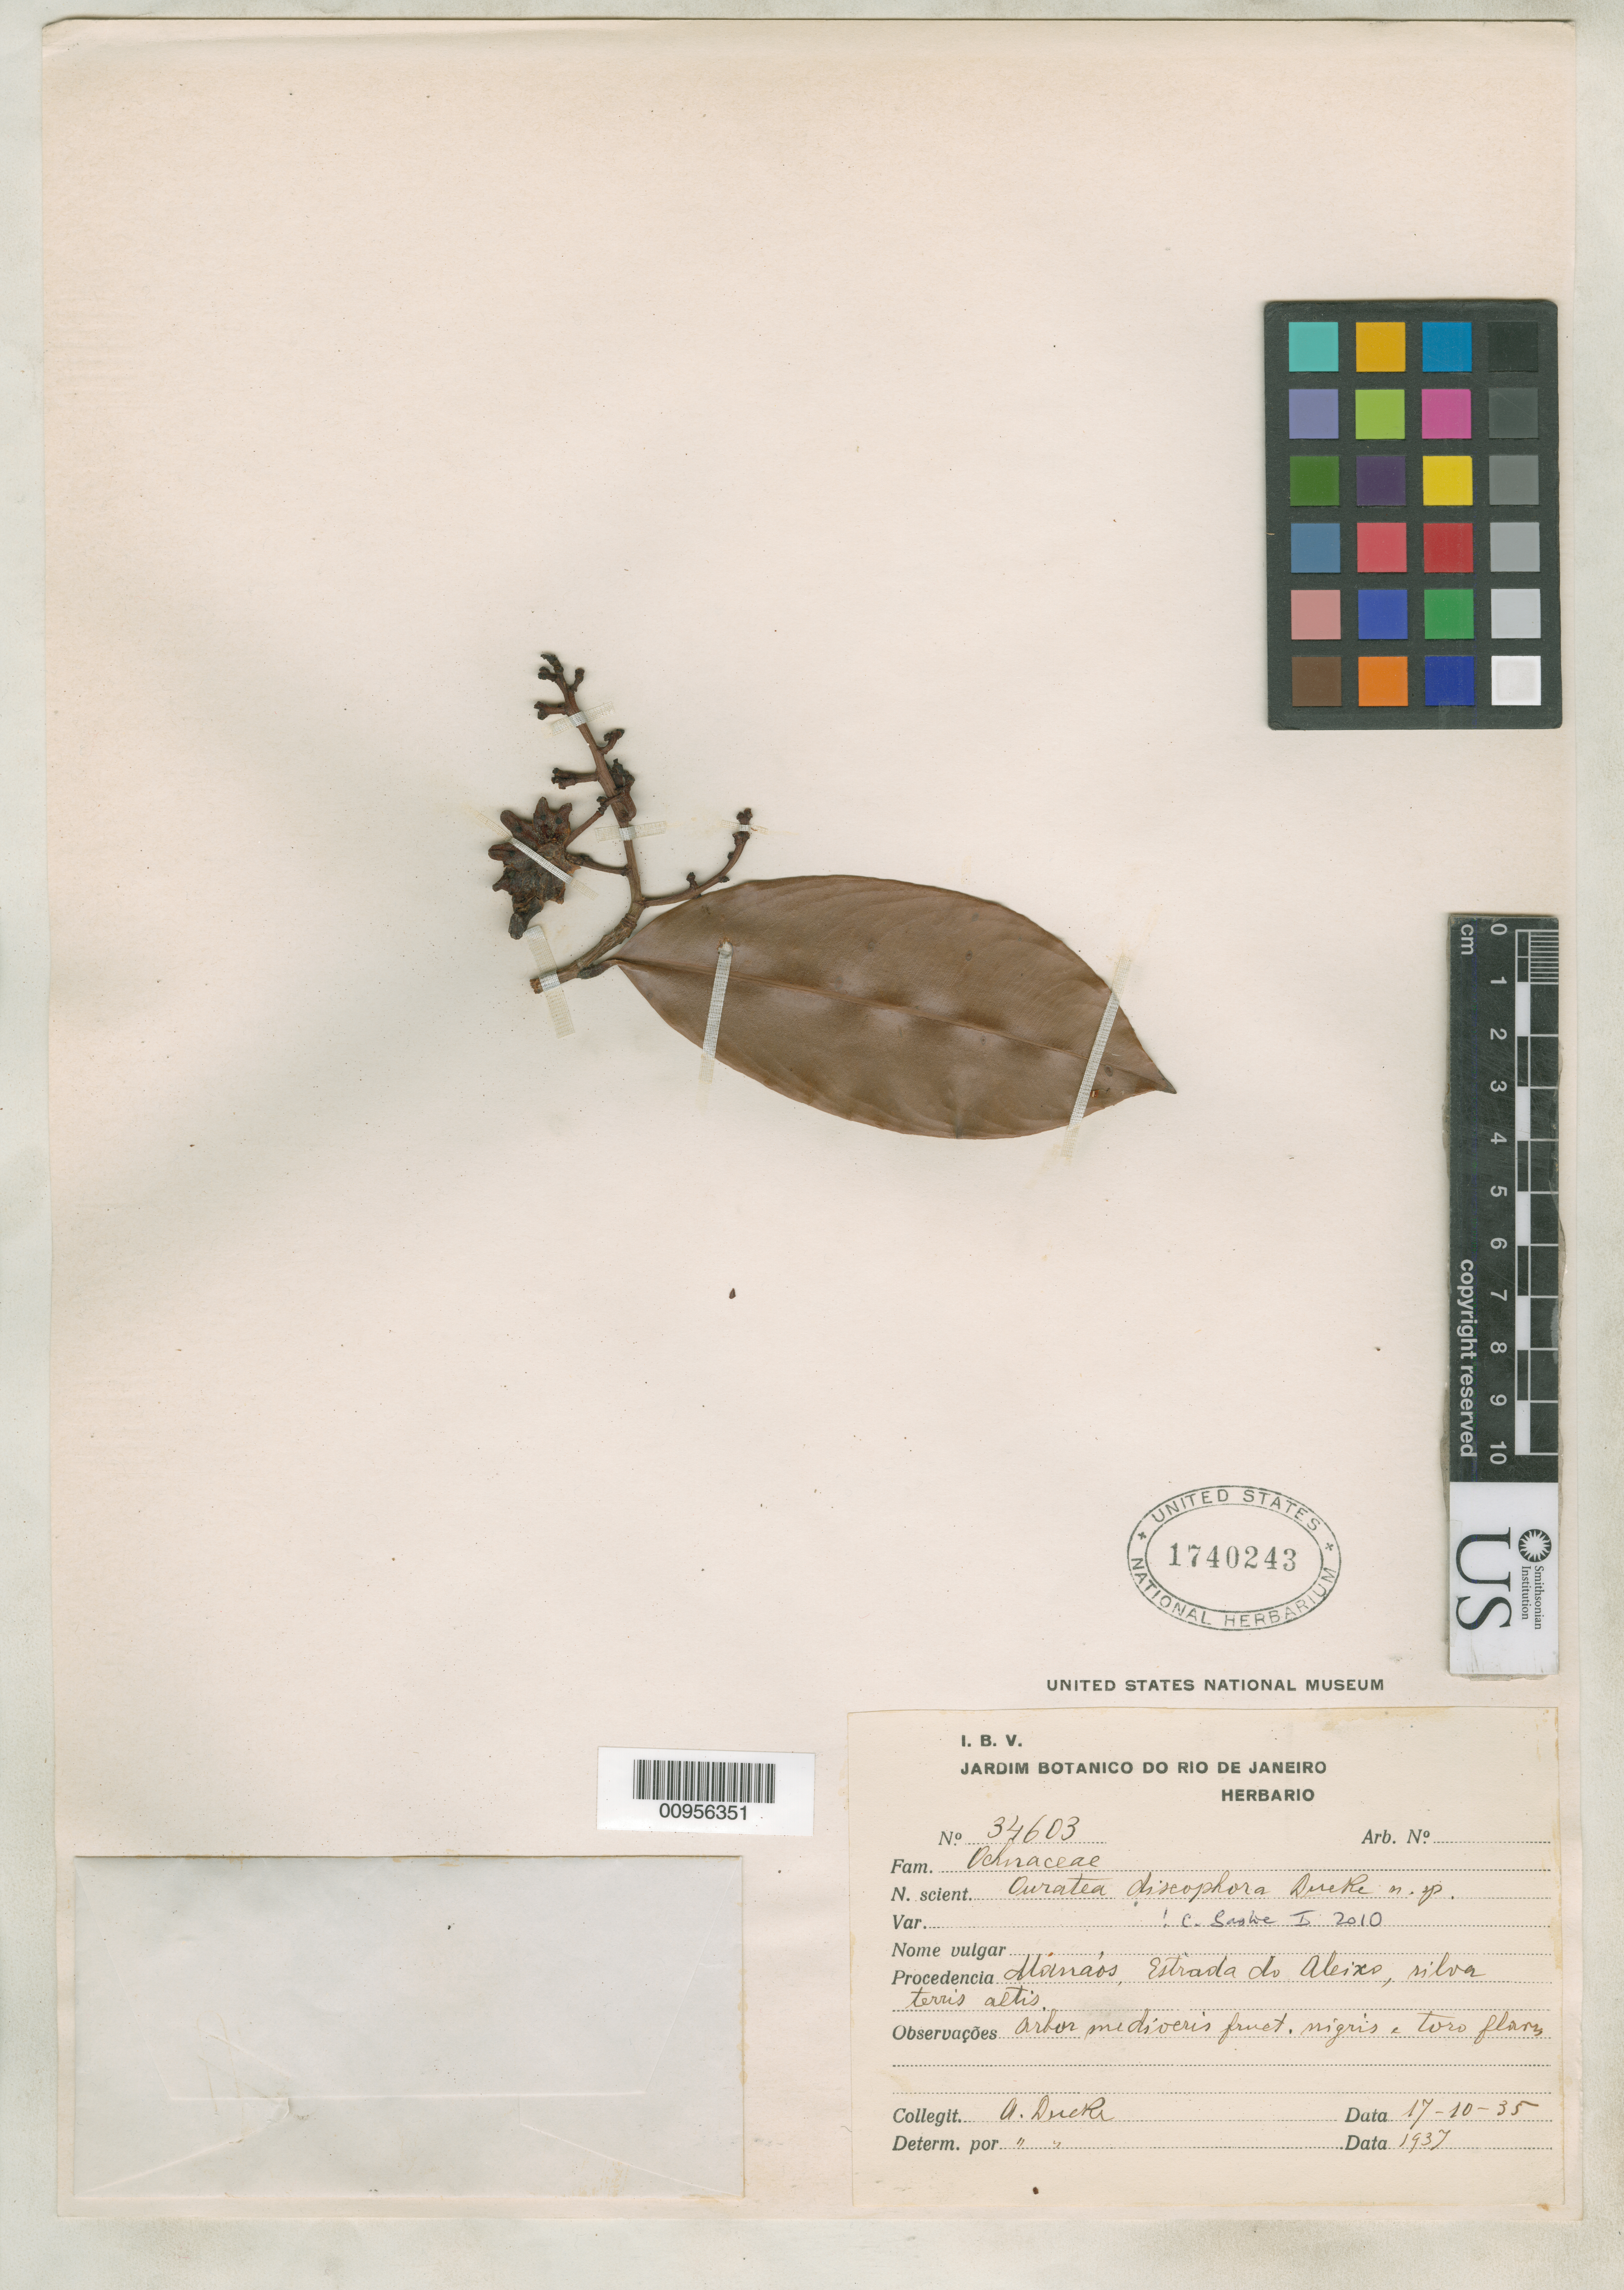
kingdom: Plantae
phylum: Tracheophyta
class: Magnoliopsida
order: Malpighiales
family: Ochnaceae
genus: Ouratea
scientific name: Ouratea discophora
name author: Ducke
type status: Isosyntype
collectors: A. Ducke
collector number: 34603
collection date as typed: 17 Oct 1935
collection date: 1935-10-17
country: Brazil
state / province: Amazonas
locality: Manaos.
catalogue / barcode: US 1740243